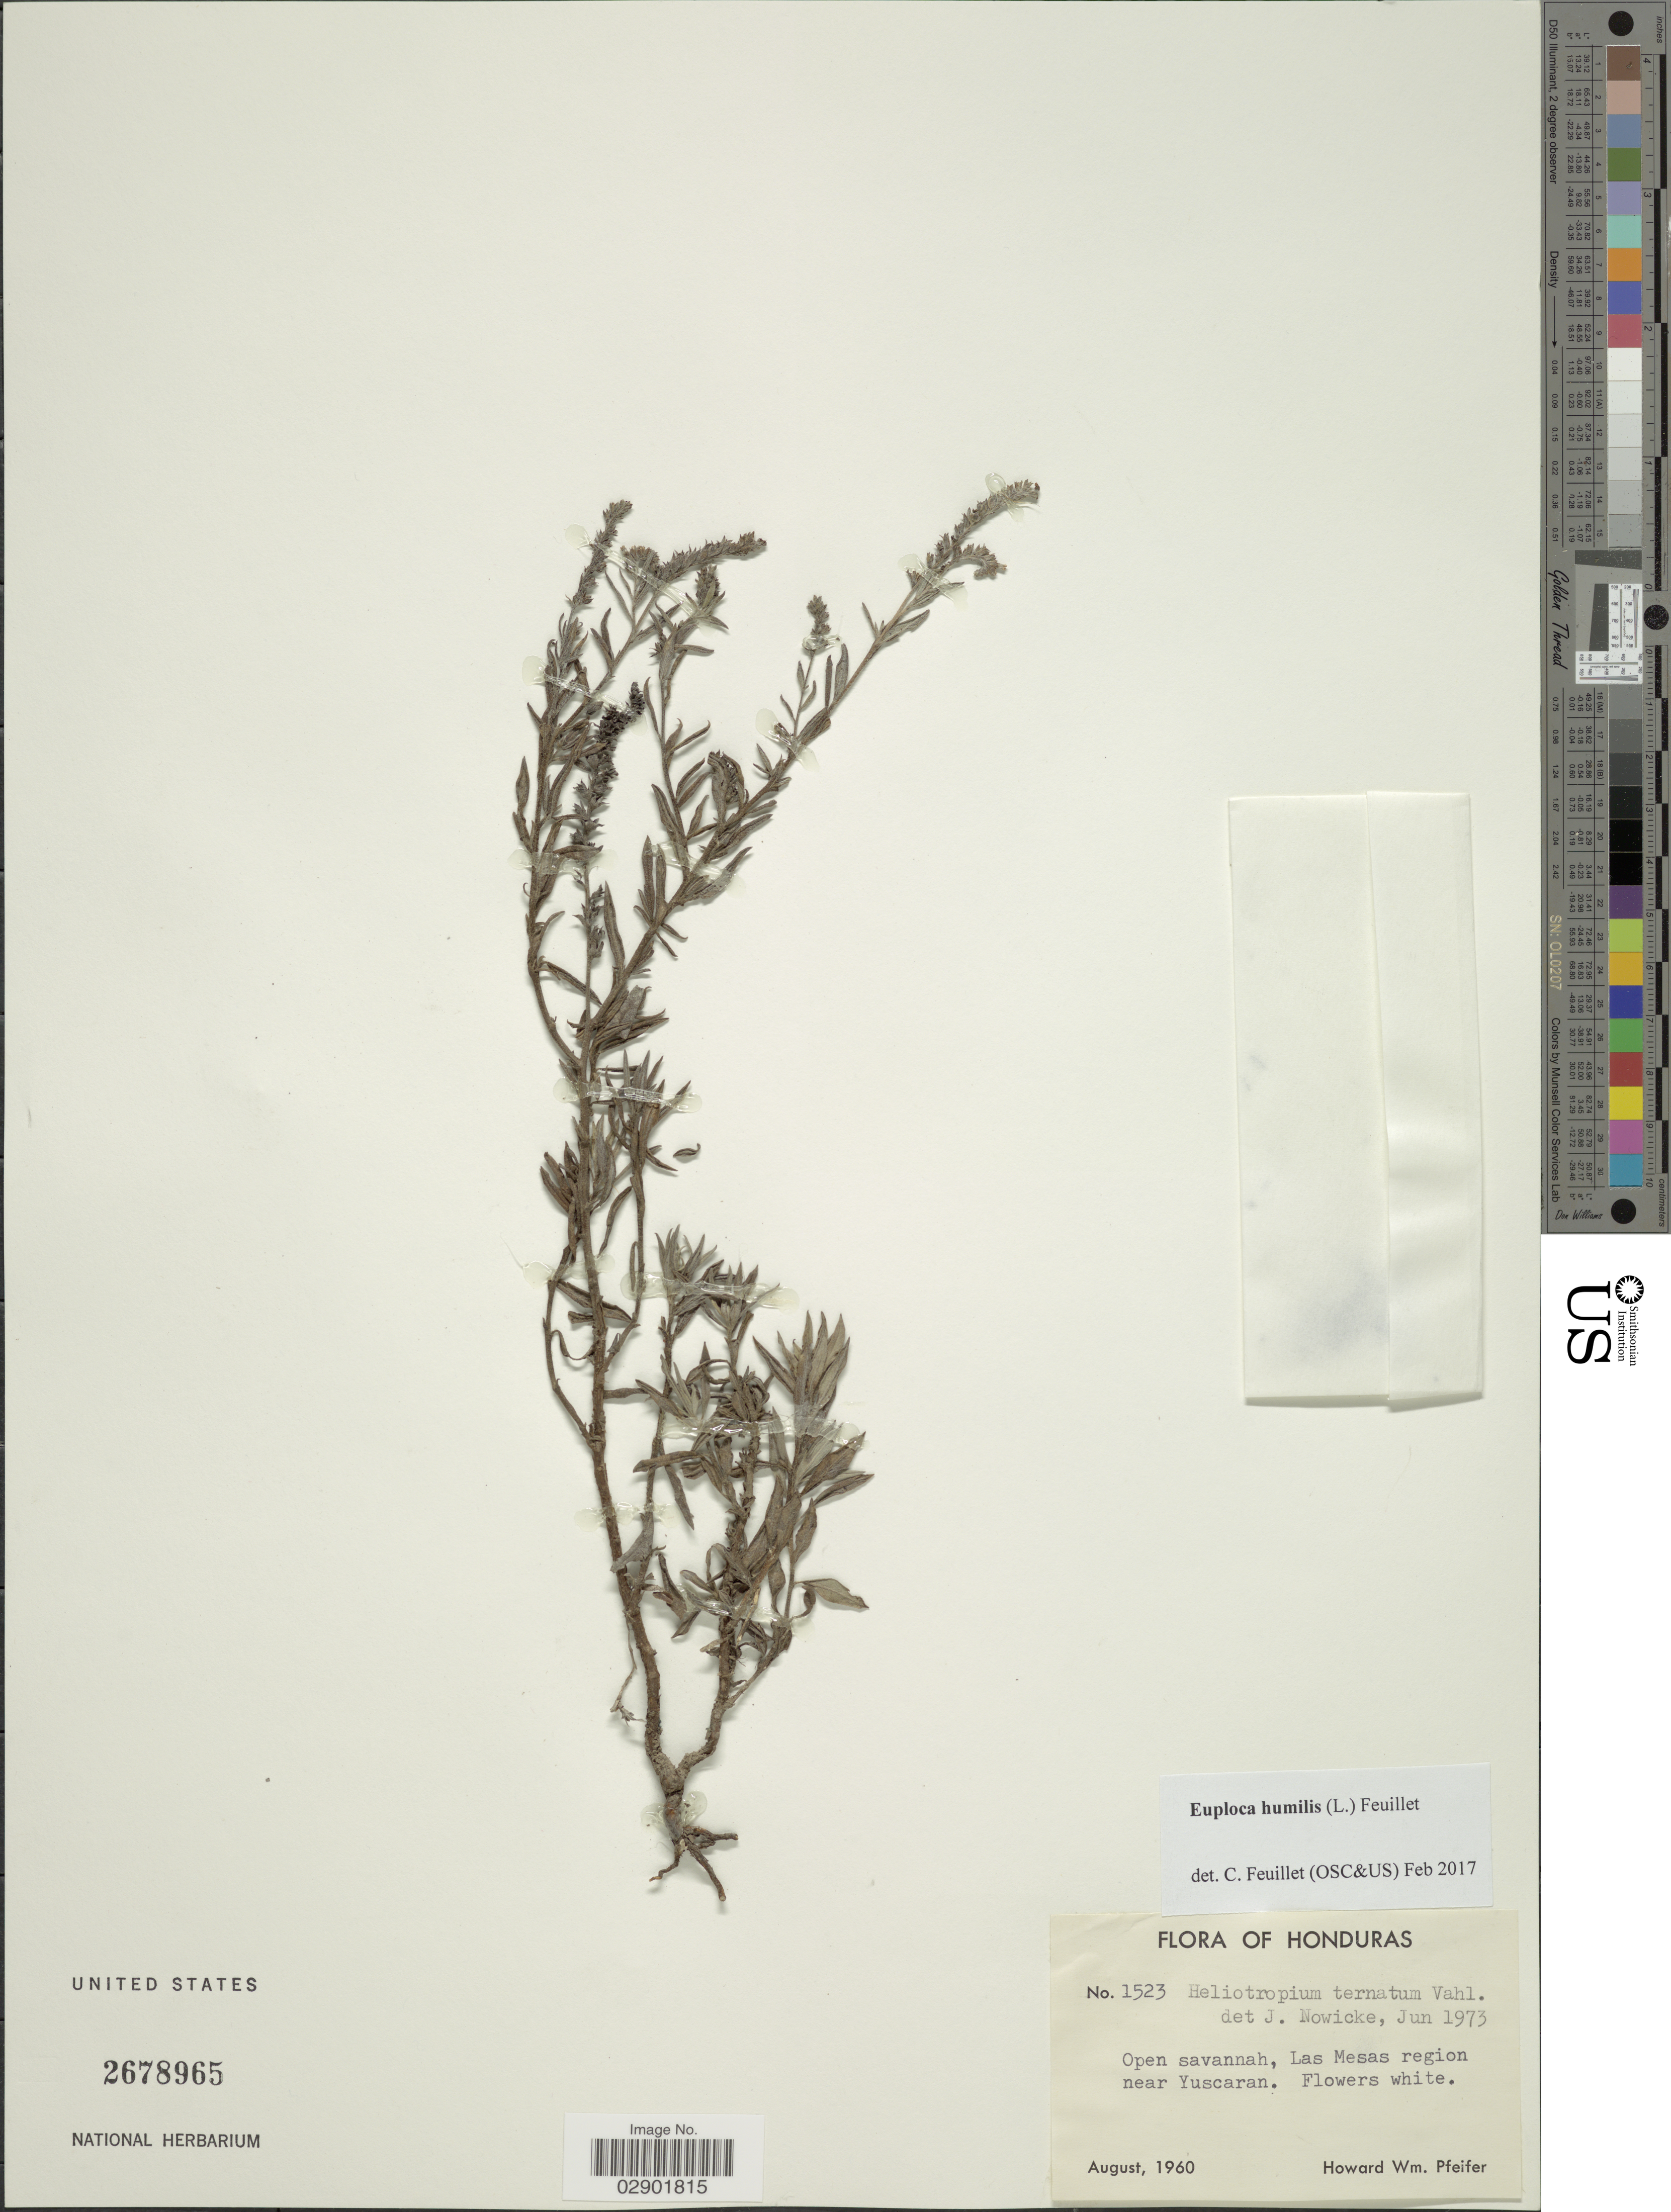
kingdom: Plantae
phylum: Tracheophyta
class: Magnoliopsida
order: Boraginales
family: Heliotropiaceae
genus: Euploca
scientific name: Euploca humilis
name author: (L.) Feuillet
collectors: H. W. Pfeifer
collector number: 1523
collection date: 1960-08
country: Honduras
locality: Las Mesas region near Yuscarán.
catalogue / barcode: US 2678965